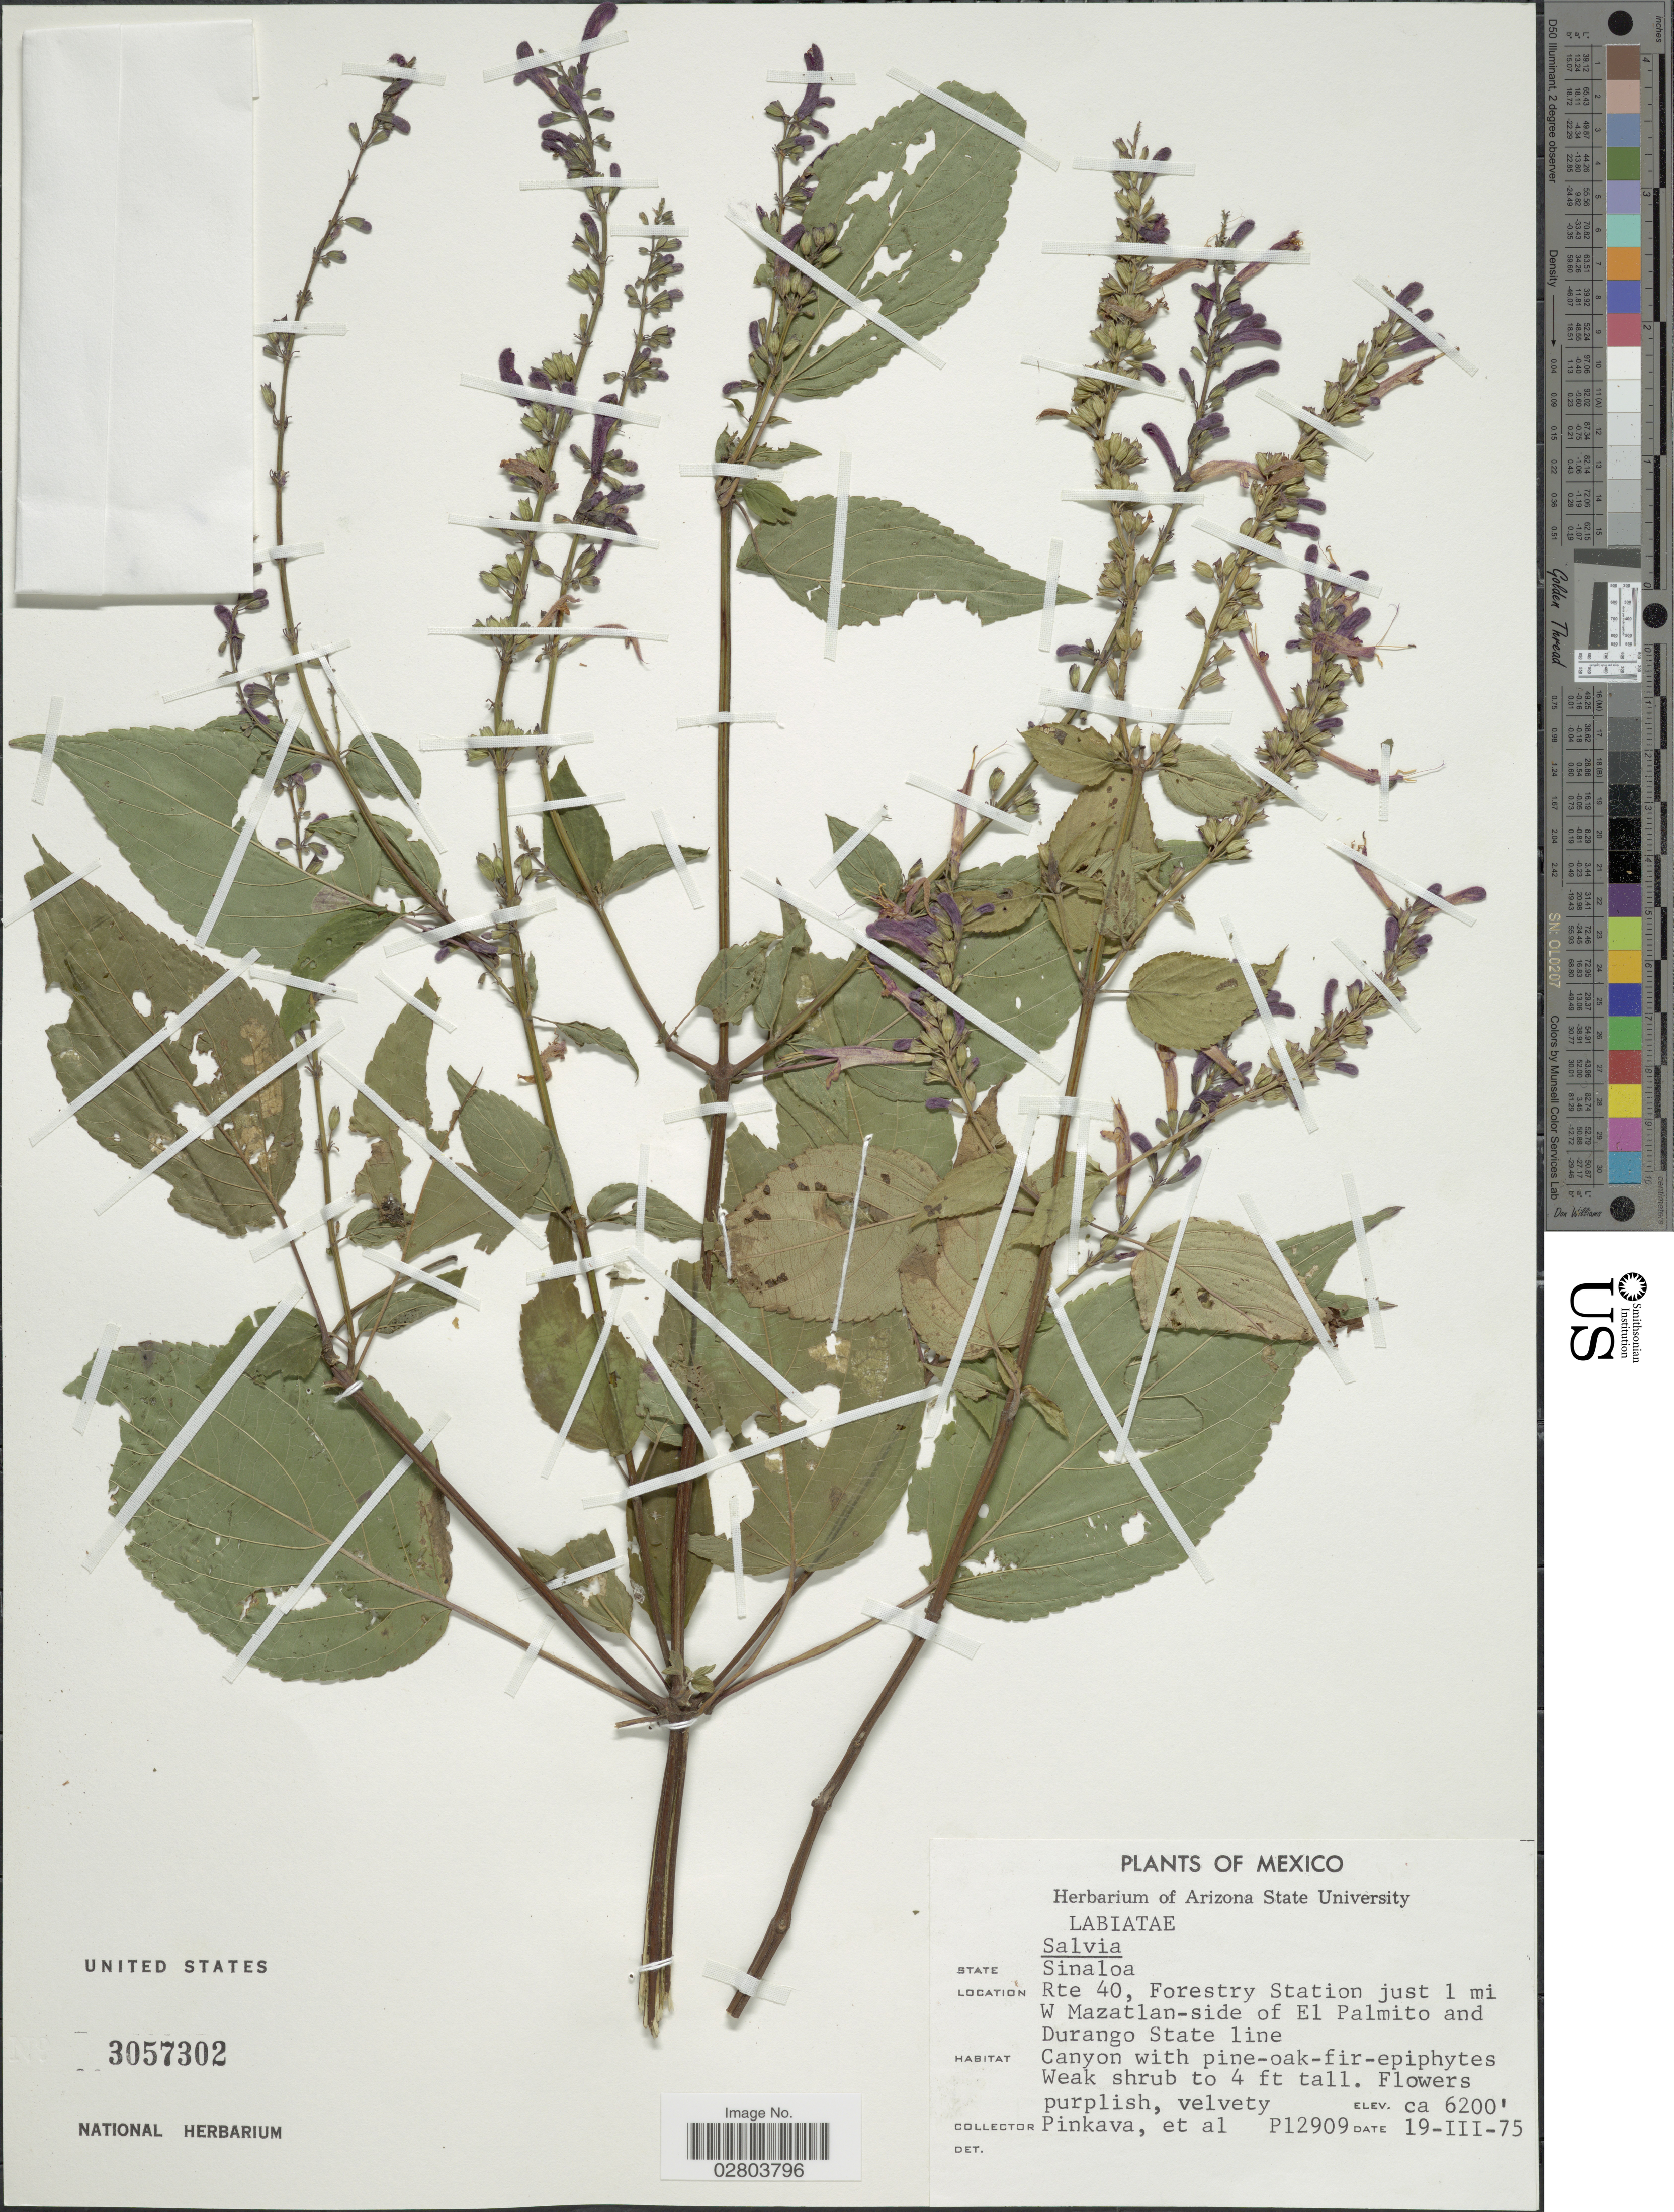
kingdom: Plantae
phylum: Tracheophyta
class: Magnoliopsida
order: Lamiales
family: Lamiaceae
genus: Salvia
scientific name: Salvia sp.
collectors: -. Pinkava & et al.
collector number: P12909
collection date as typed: Transcribed d/m/y: 19/3/75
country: Mexico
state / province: Sinaloa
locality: State Sinaloa. Rte 40, Forestry Station just 1 mi W Mazatlan-side of El Palmito and Durango State line.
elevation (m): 1890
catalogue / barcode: US 3057302